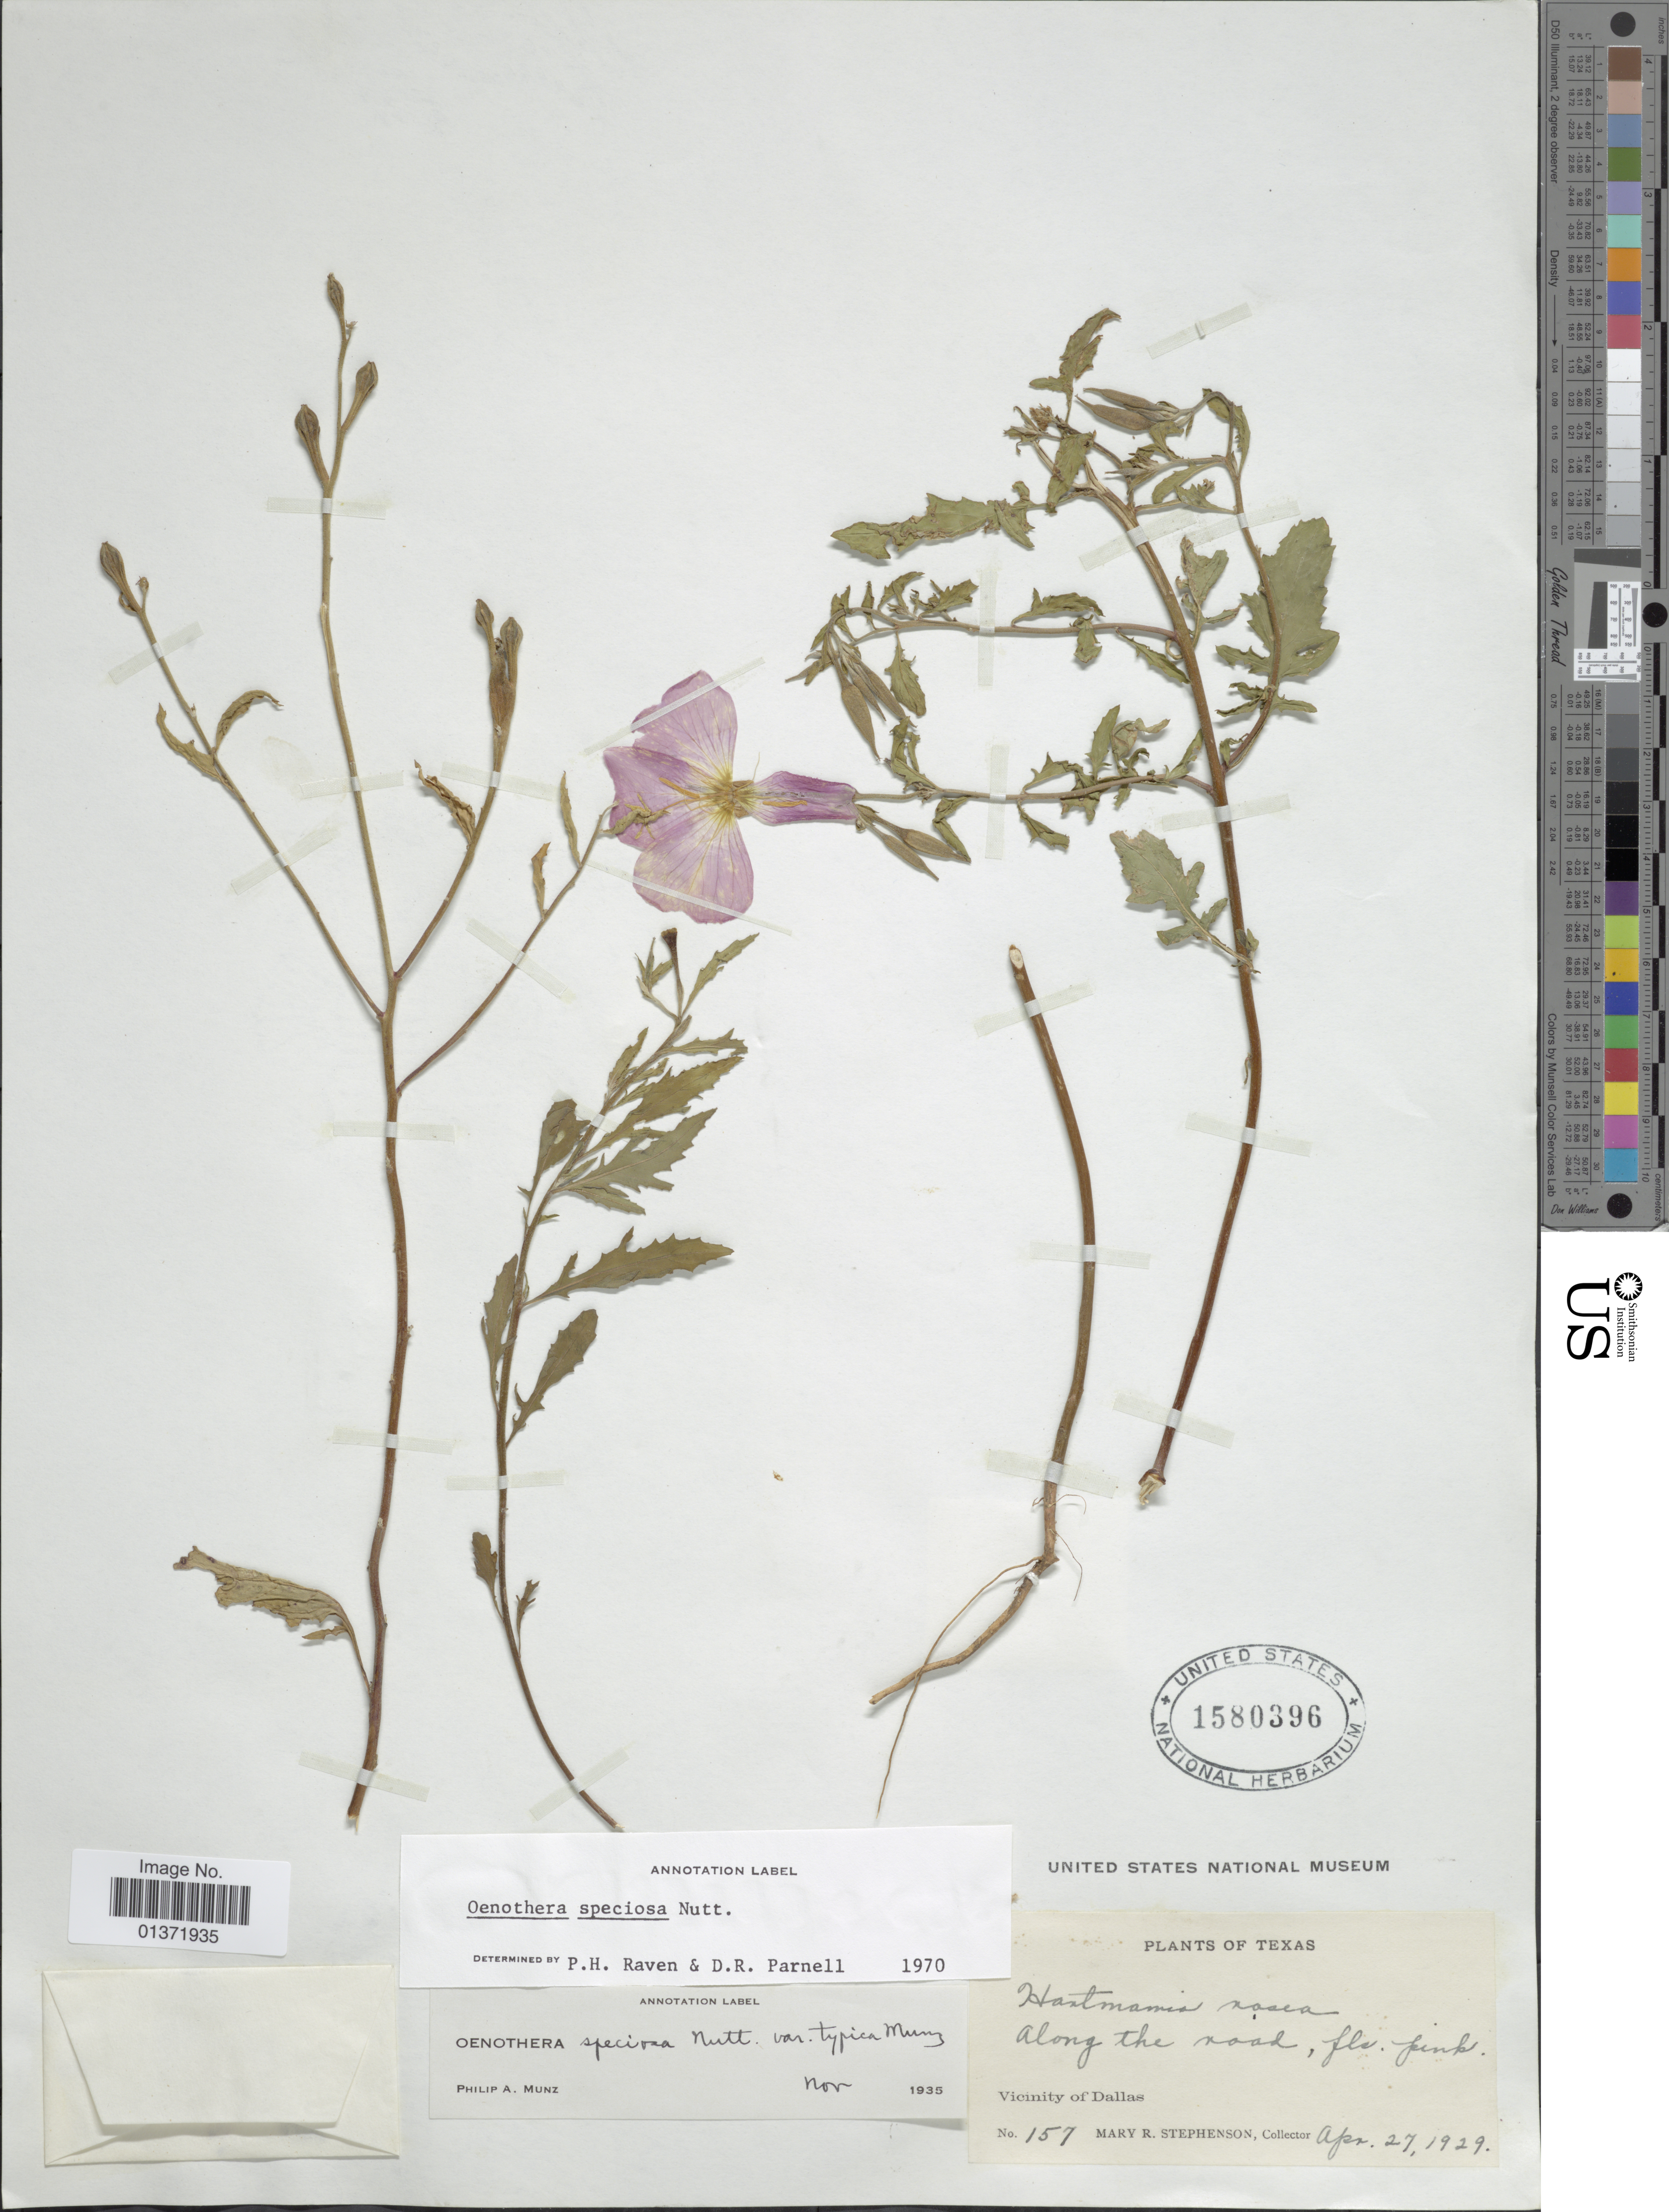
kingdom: Plantae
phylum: Tracheophyta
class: Magnoliopsida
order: Myrtales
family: Onagraceae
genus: Oenothera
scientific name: Oenothera speciosa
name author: Nutt.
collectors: M. Stephenson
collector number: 157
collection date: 1929-04-27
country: United States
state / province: Texas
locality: Vicinity of Dallas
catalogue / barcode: US 1580396